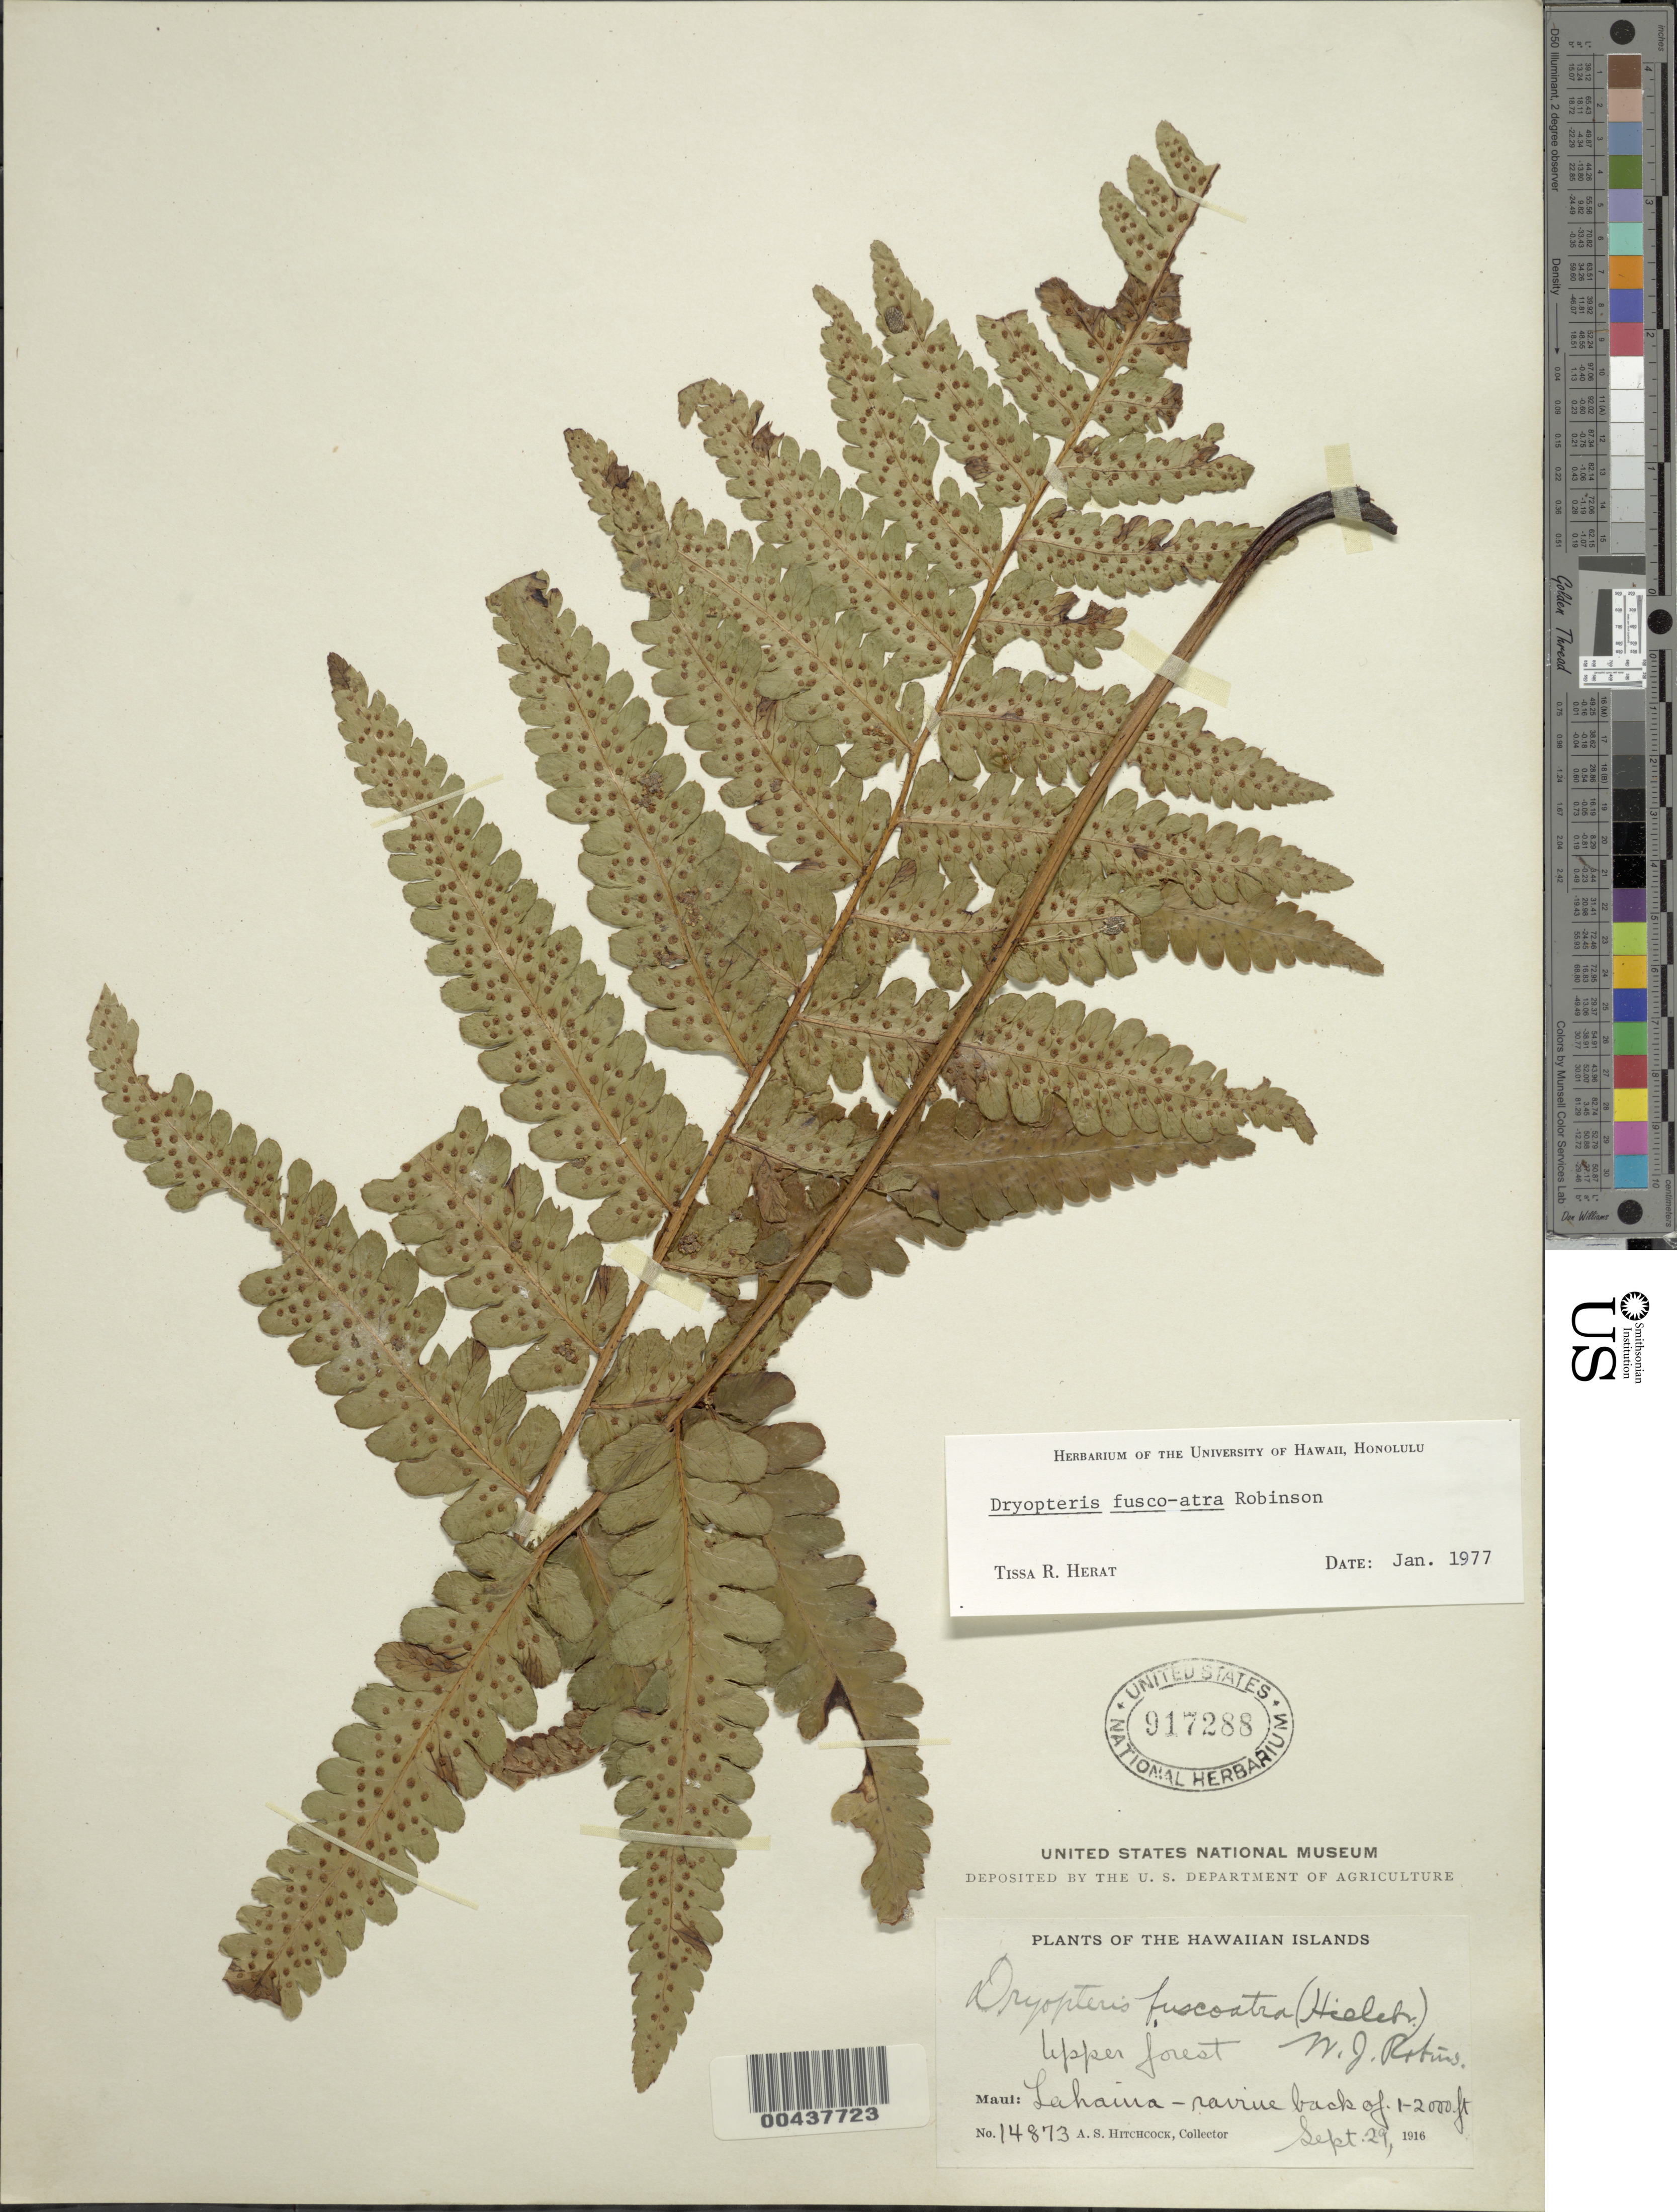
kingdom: Plantae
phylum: Tracheophyta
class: Polypodiopsida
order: Polypodiales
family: Dryopteridaceae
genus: Dryopteris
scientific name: Dryopteris fuscoatra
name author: (Hillebr.) W. J. Rob.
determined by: Herat, T. R.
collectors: A. S. Hitchcock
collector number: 14873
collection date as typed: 29 Sep 1916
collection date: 1916-09-29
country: United States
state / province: Hawaii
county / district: Maui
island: Maui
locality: Lahaina - ravine back of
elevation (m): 305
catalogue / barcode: US 917288